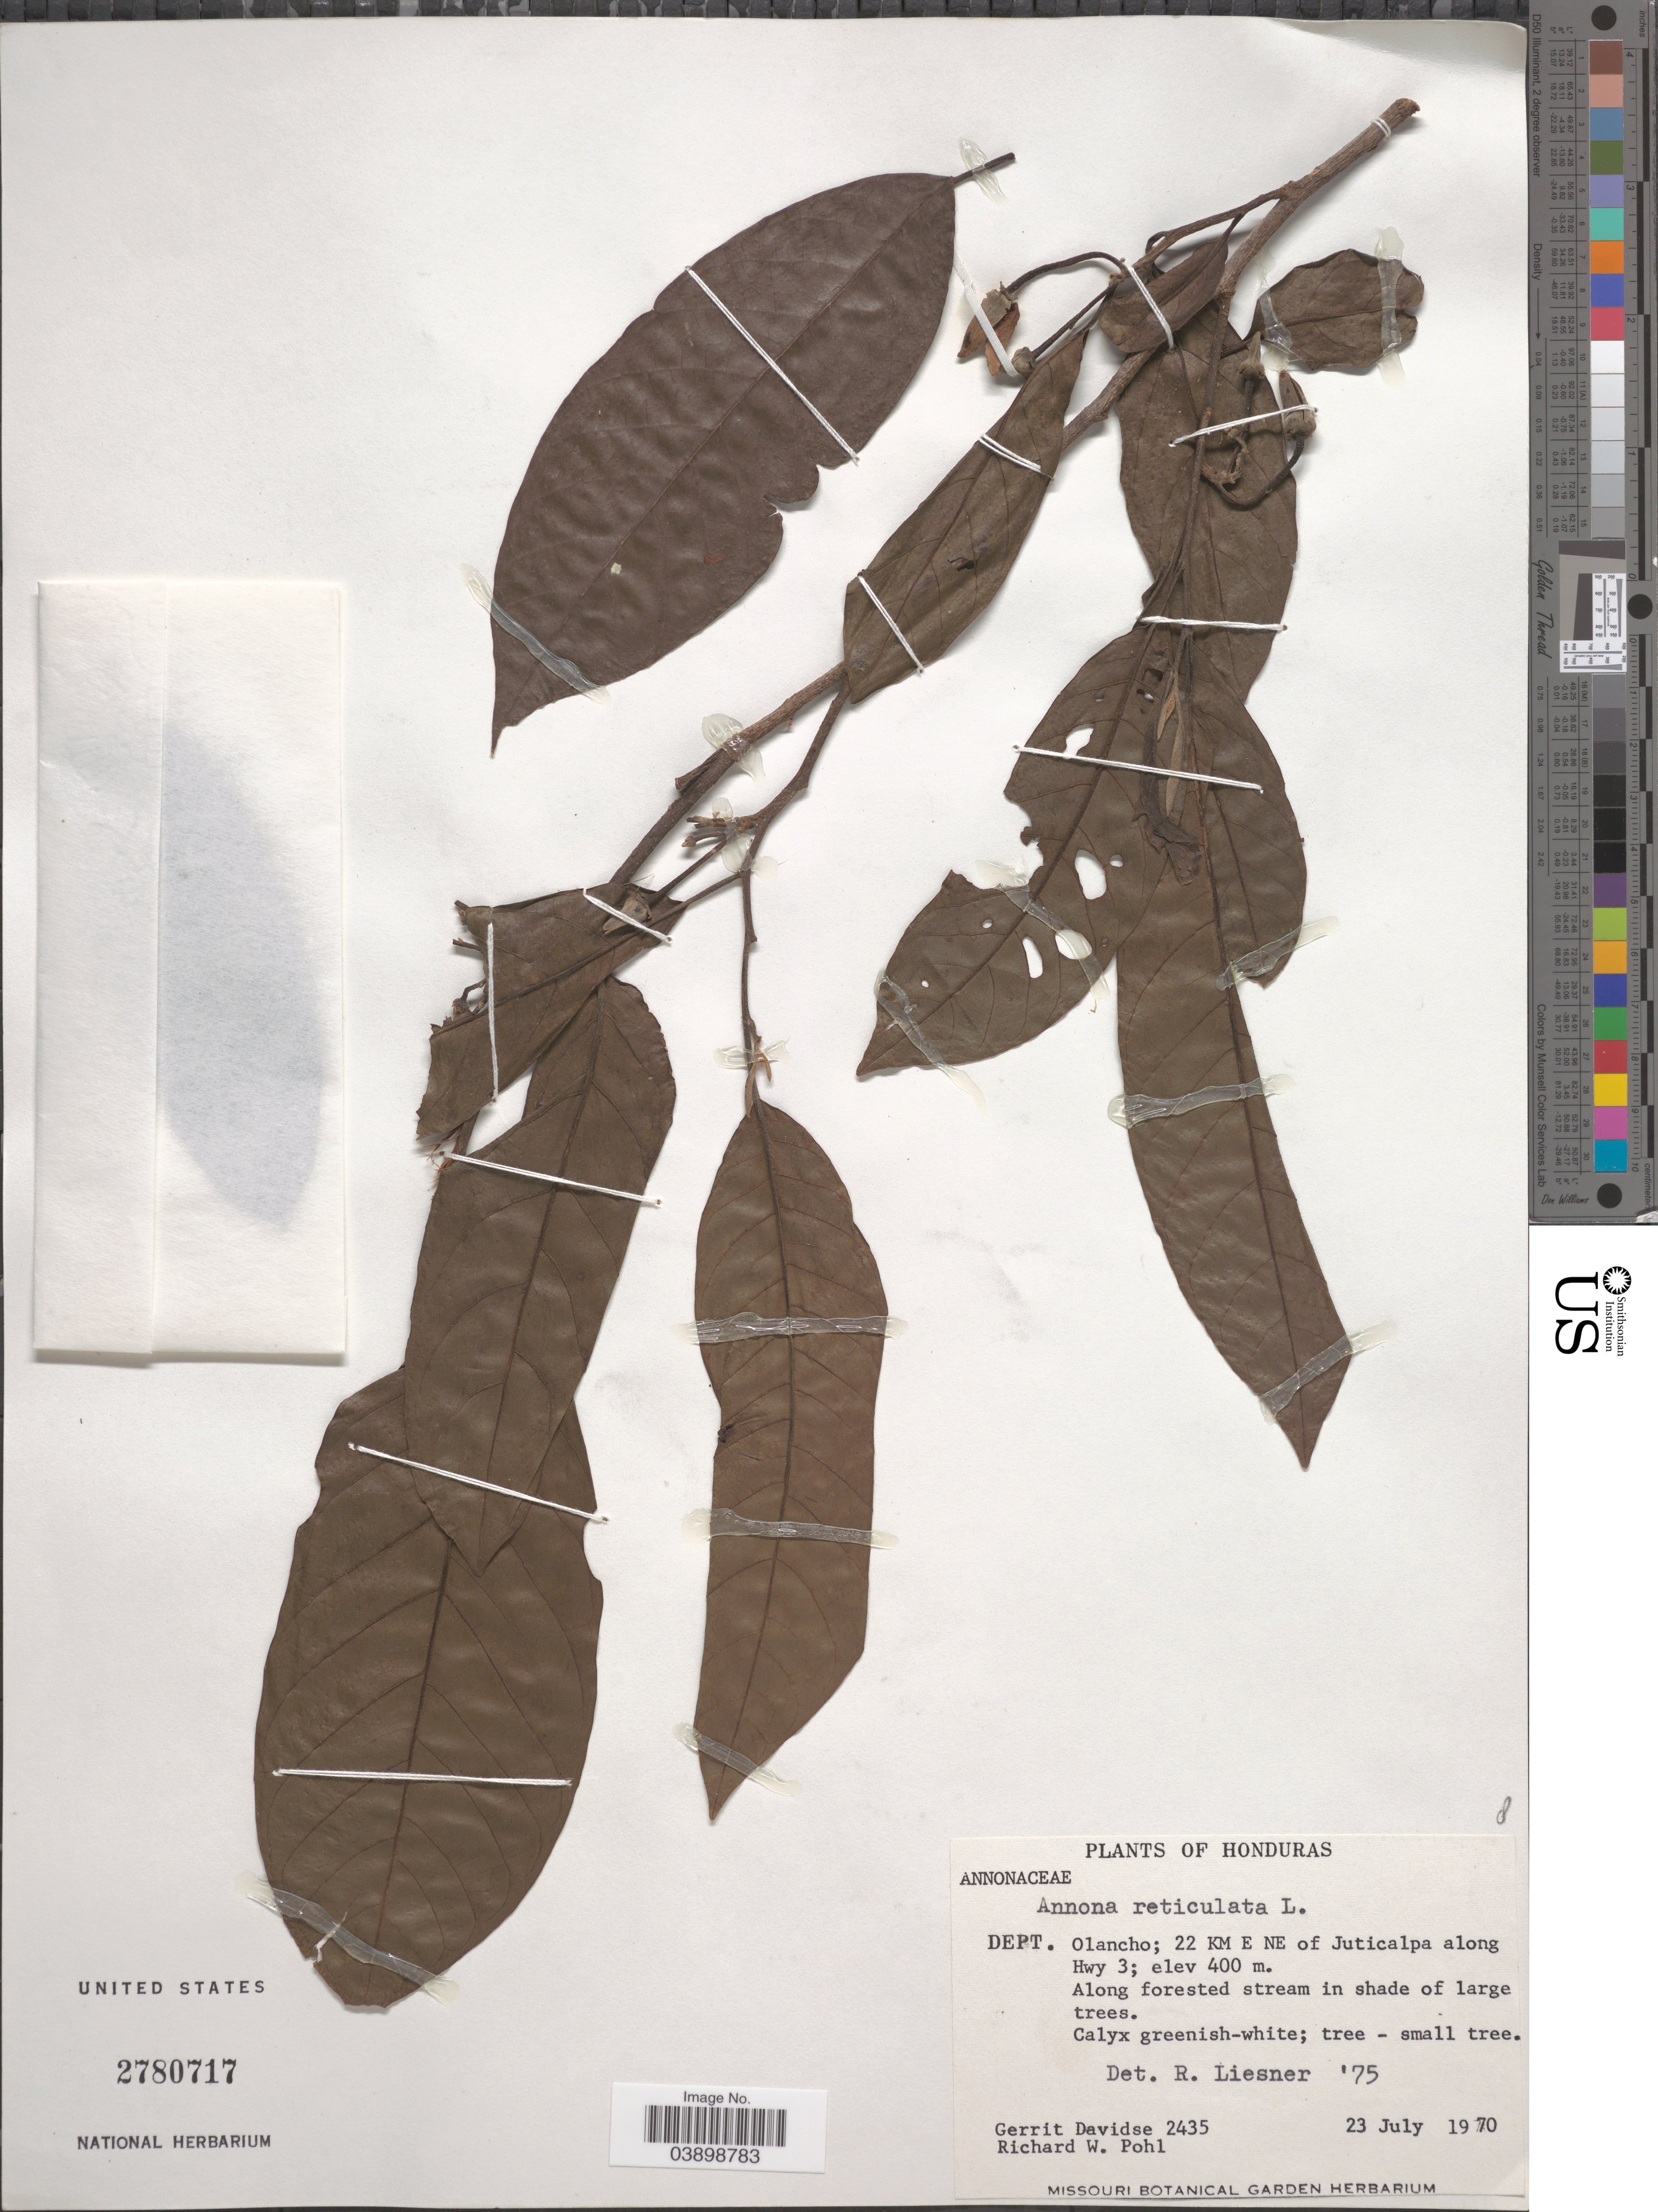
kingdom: Plantae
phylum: Tracheophyta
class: Magnoliopsida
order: Magnoliales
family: Annonaceae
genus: Annona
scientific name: Annona reticulata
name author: L.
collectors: G. Davidse & R. W. Pohl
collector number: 2435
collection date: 1970-07-23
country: Honduras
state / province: Olancho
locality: Dept. Olancho; 22 Km E NE of Juticalpa along Hwy 3.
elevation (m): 400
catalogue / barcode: US 2780717